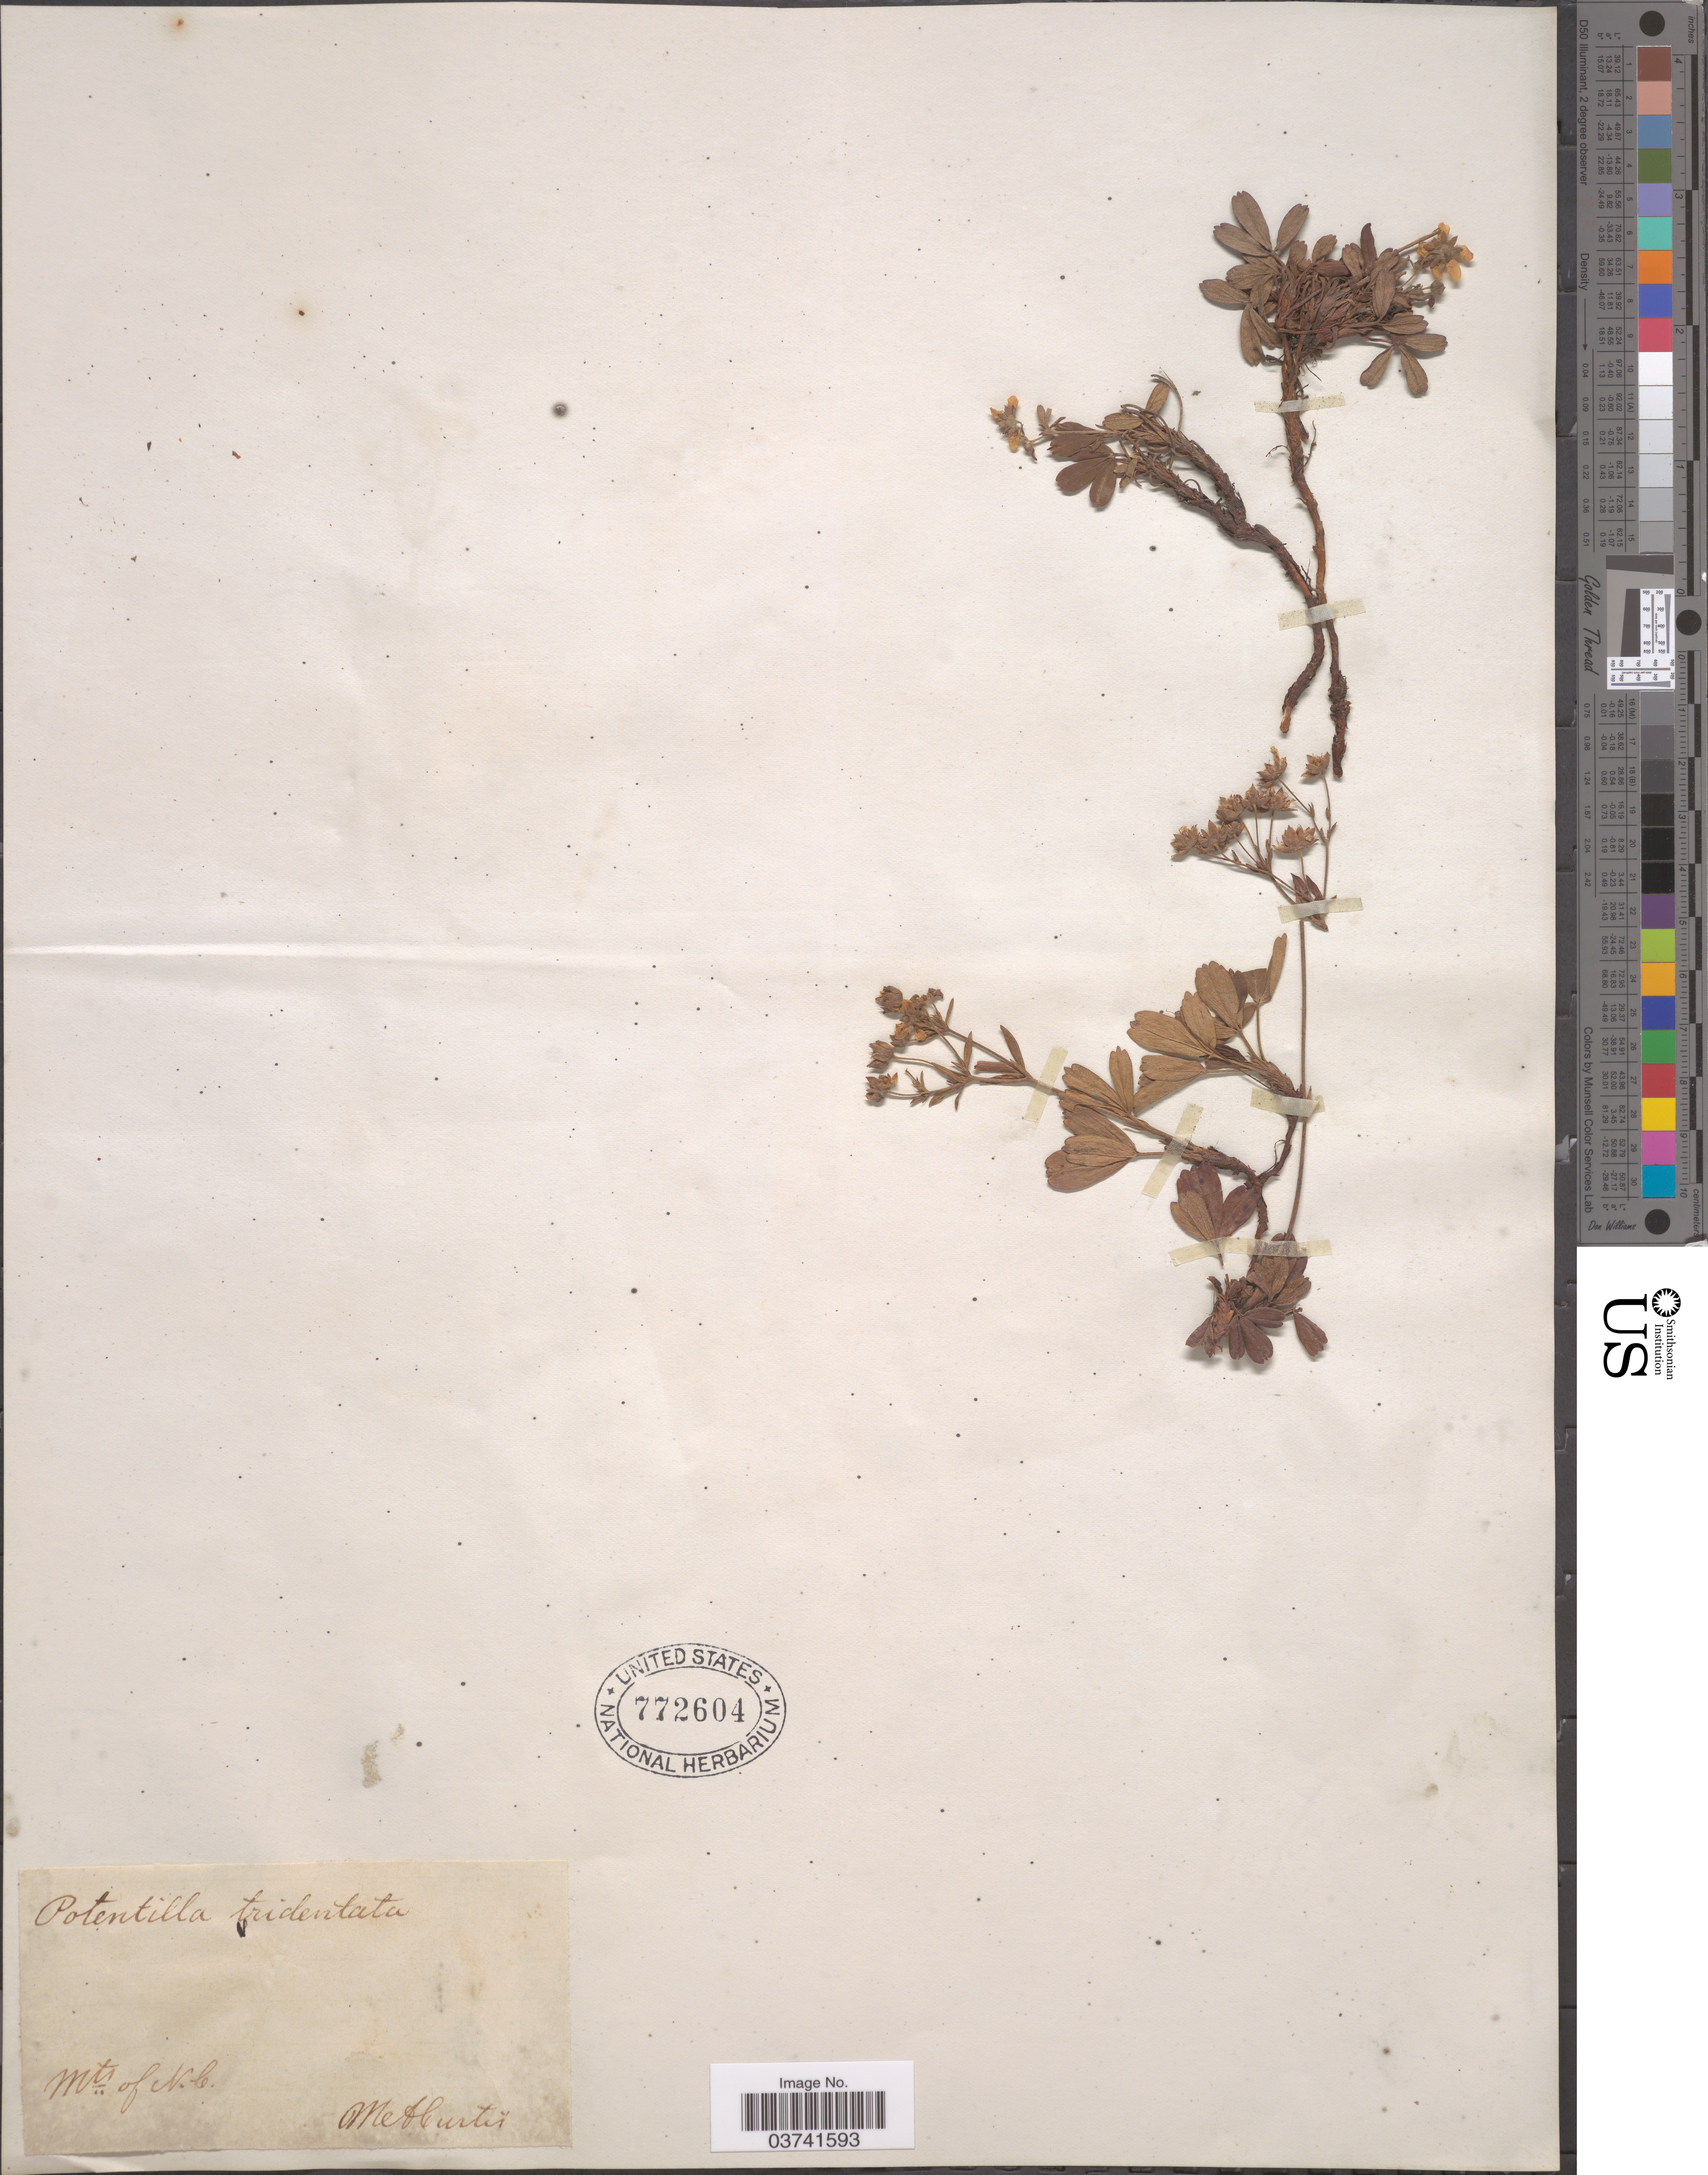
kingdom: Plantae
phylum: Tracheophyta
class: Magnoliopsida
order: Rosales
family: Rosaceae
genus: Potentilla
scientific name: Potentilla tridentata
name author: Aiton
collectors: M. A. Curtis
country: United States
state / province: North Carolina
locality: Mts of N.C.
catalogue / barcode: US 772604